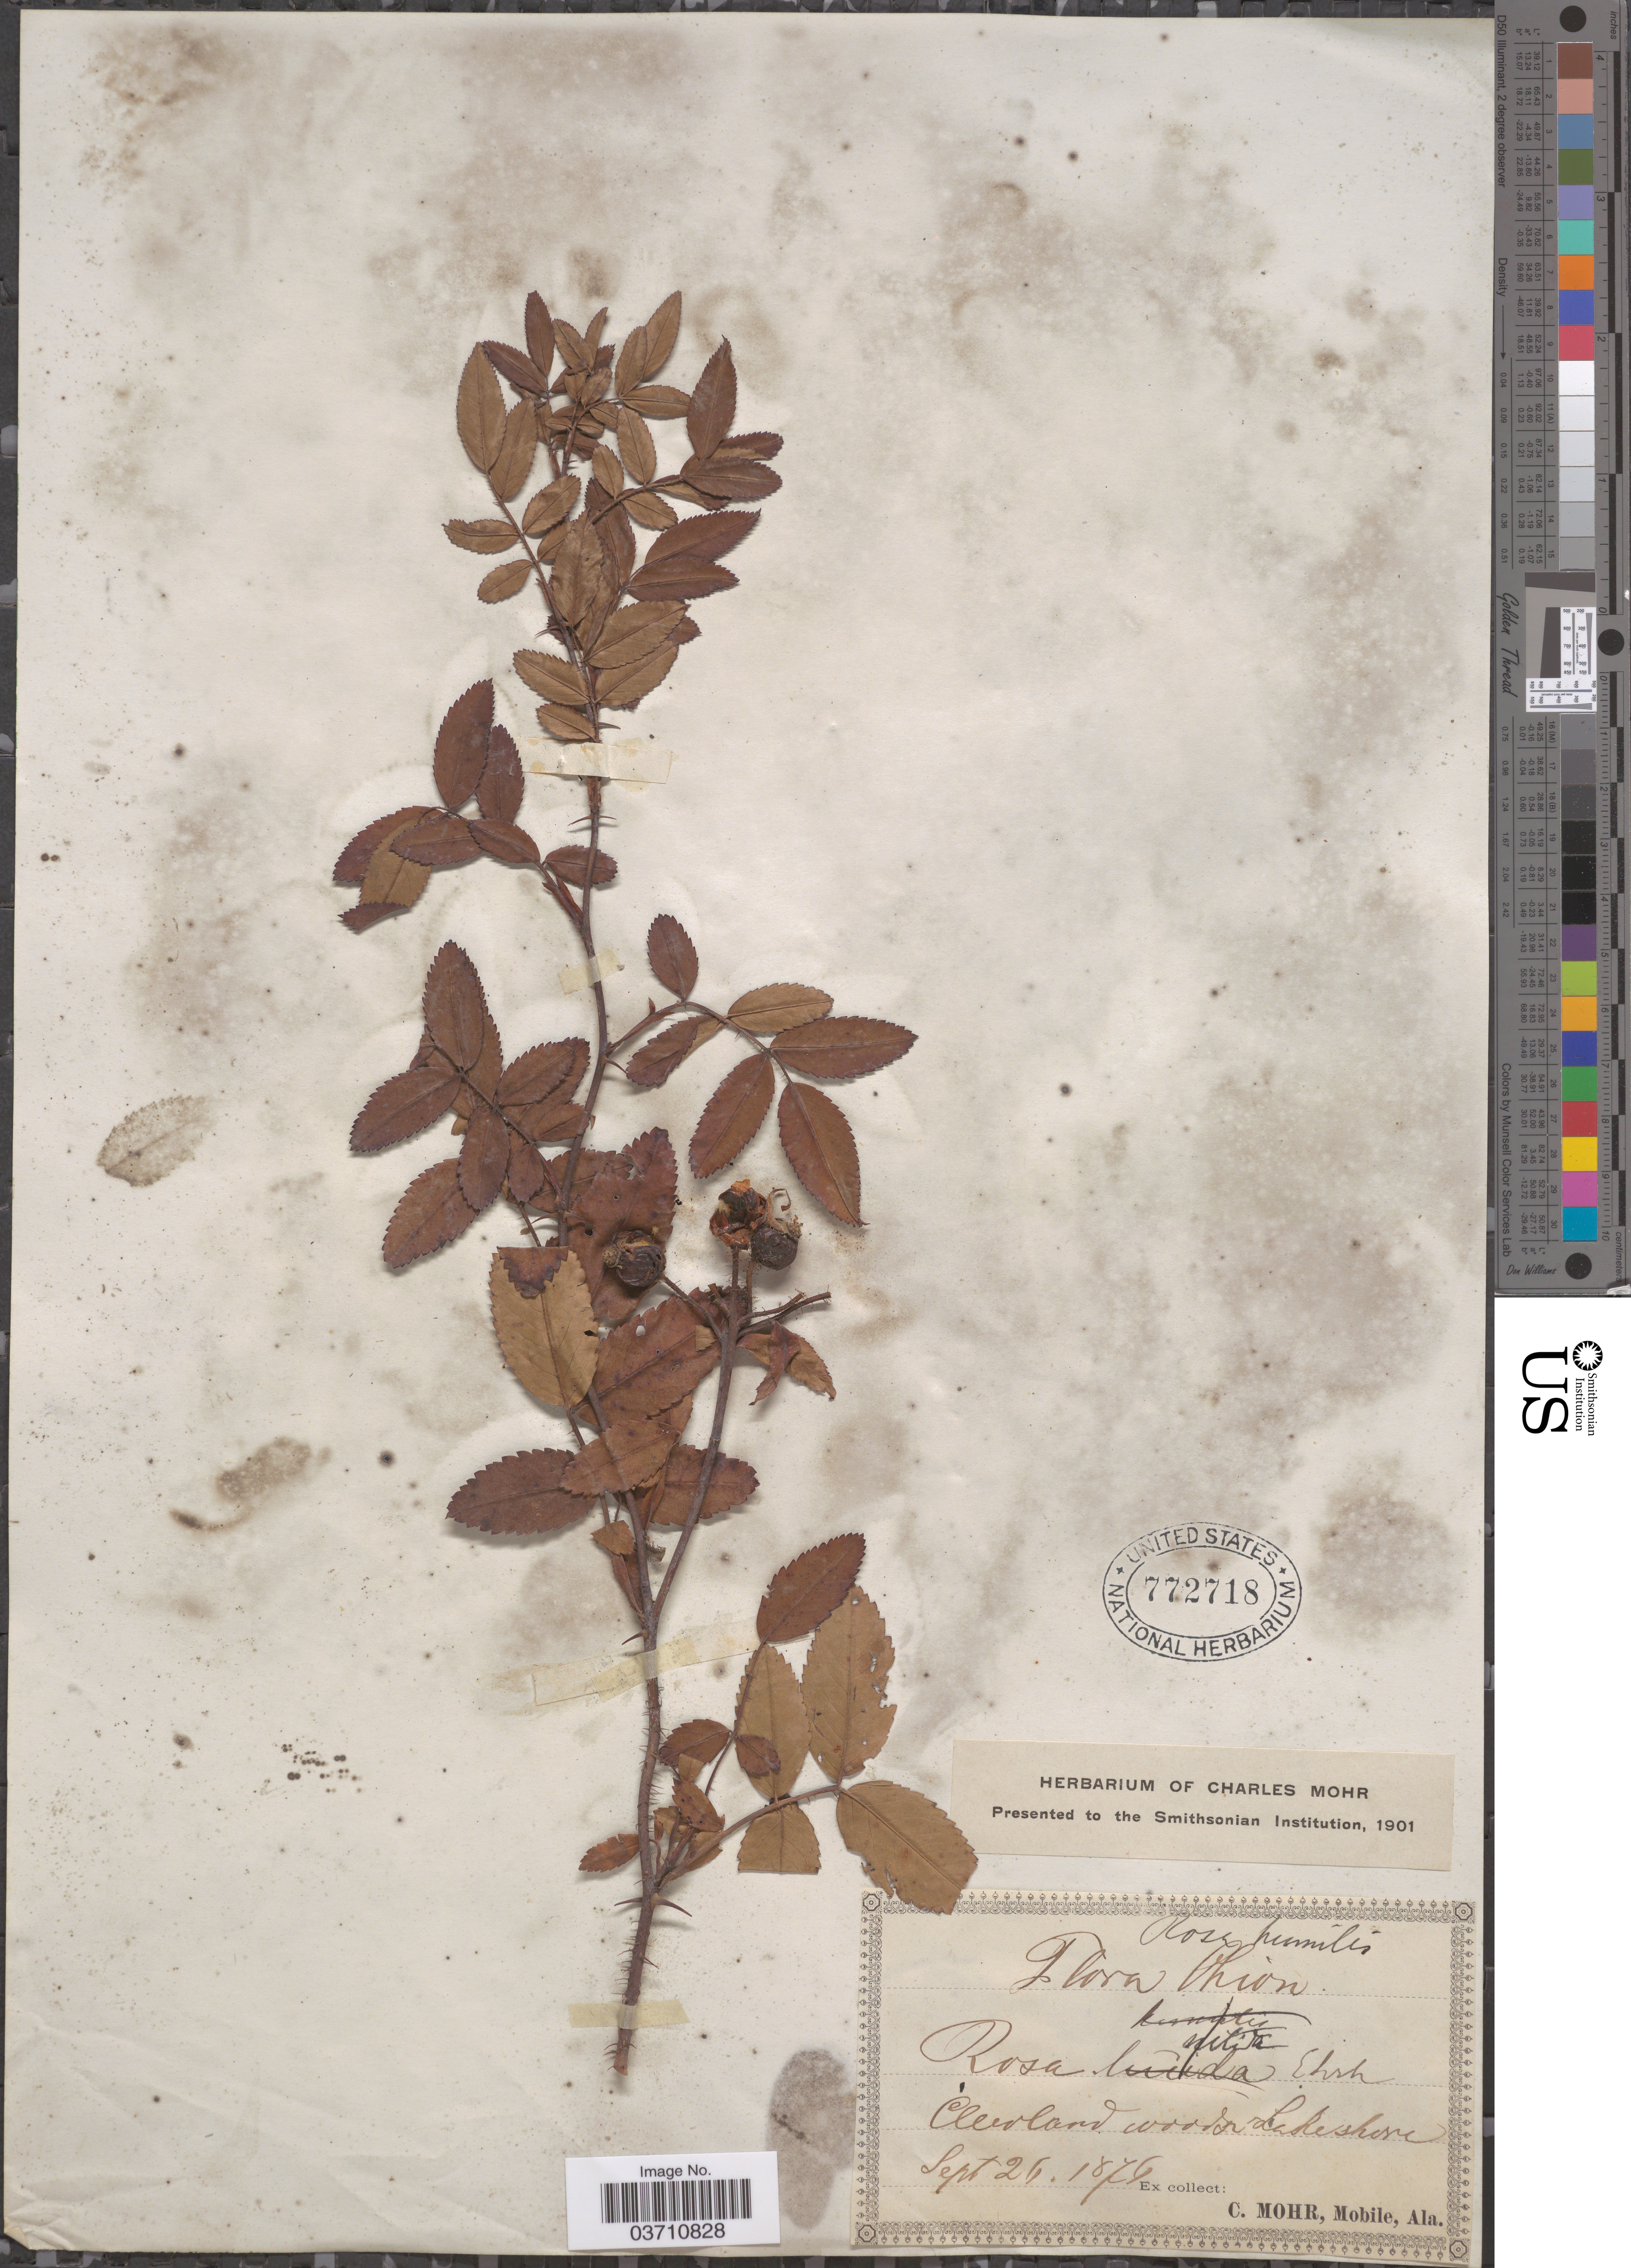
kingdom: Plantae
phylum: Tracheophyta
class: Magnoliopsida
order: Rosales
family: Rosaceae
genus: Rosa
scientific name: Rosa carolina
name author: L.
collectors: Mohr, C. T. (herbarium)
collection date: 1876-09-26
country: United States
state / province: Alabama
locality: Cleveland wood on Lake shore.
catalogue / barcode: US 772718